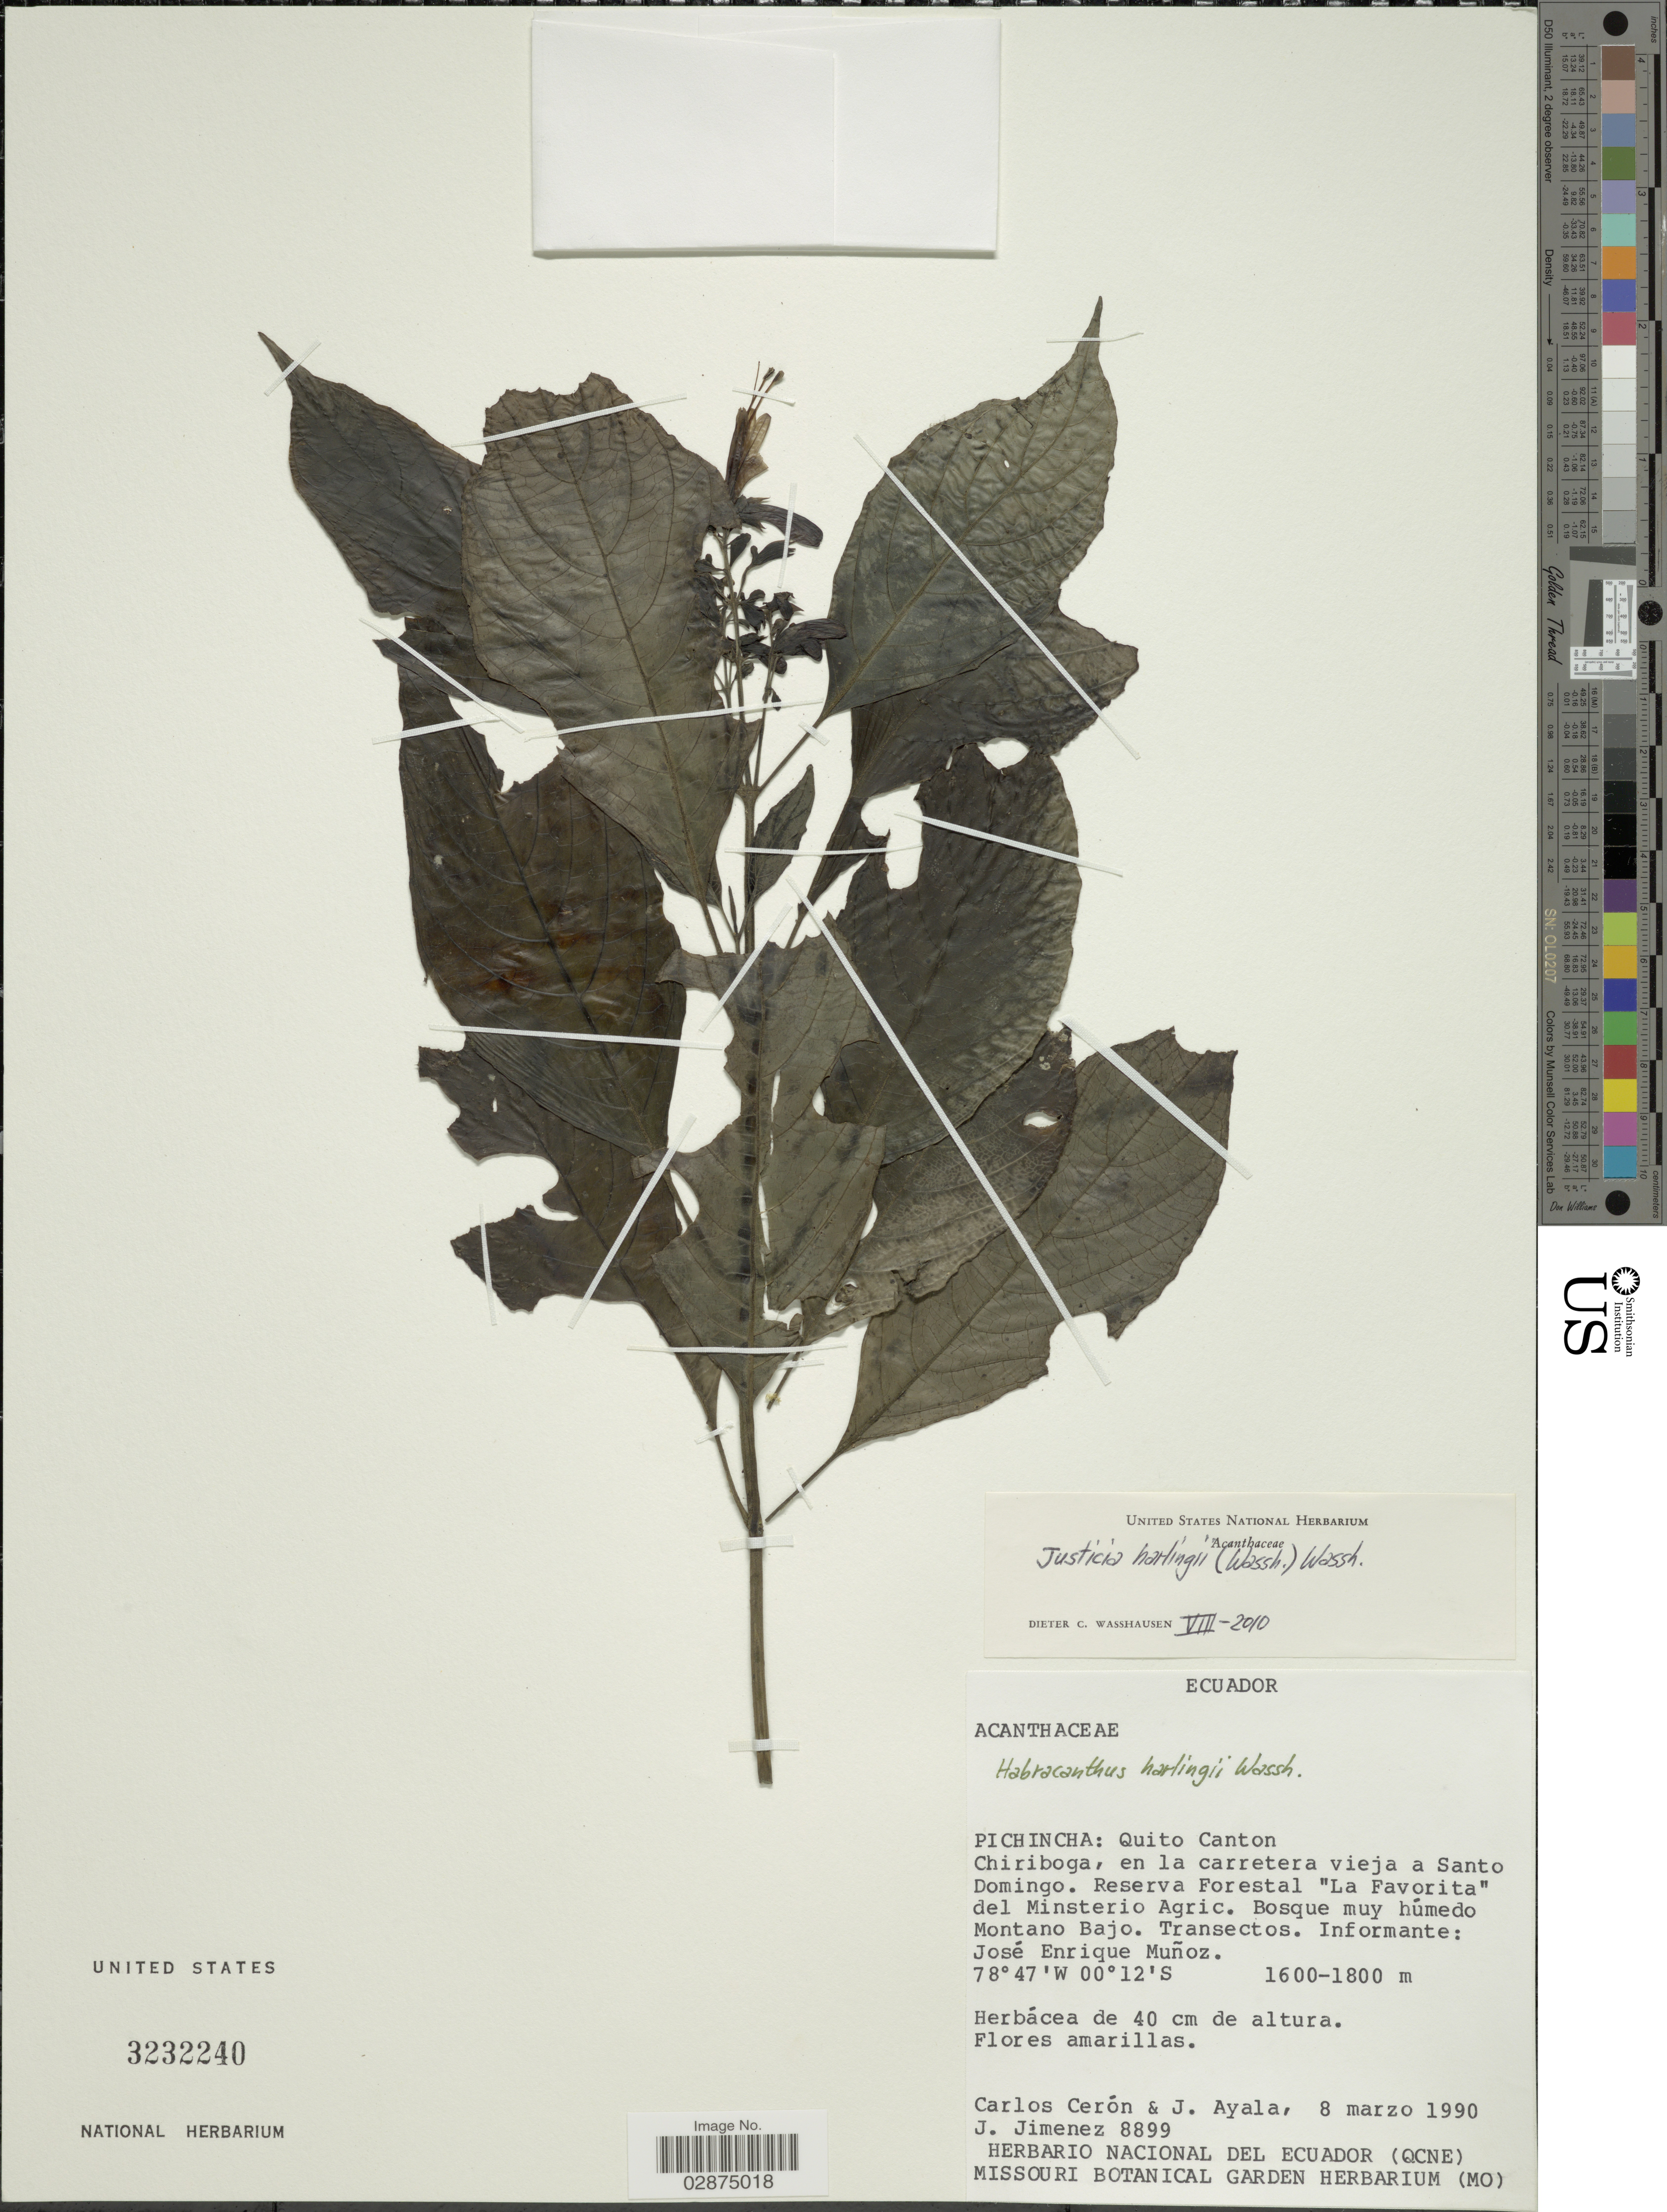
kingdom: Plantae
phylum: Tracheophyta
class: Magnoliopsida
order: Lamiales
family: Acanthaceae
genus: Habracanthus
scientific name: Habracanthus harlingii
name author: Wassh.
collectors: C. E. Cerón M., J. Ayala & J. Jimenez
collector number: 8899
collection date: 1990-03-08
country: Ecuador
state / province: Pichincha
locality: Quito Canton. Chiriboga, en la carretera vieja a Santo Domingo. Reserva Forestal "La Favorita" del Minsterio Agric. Bosque muy húmedo Montano Bajo.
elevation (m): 1600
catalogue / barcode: US 3232240